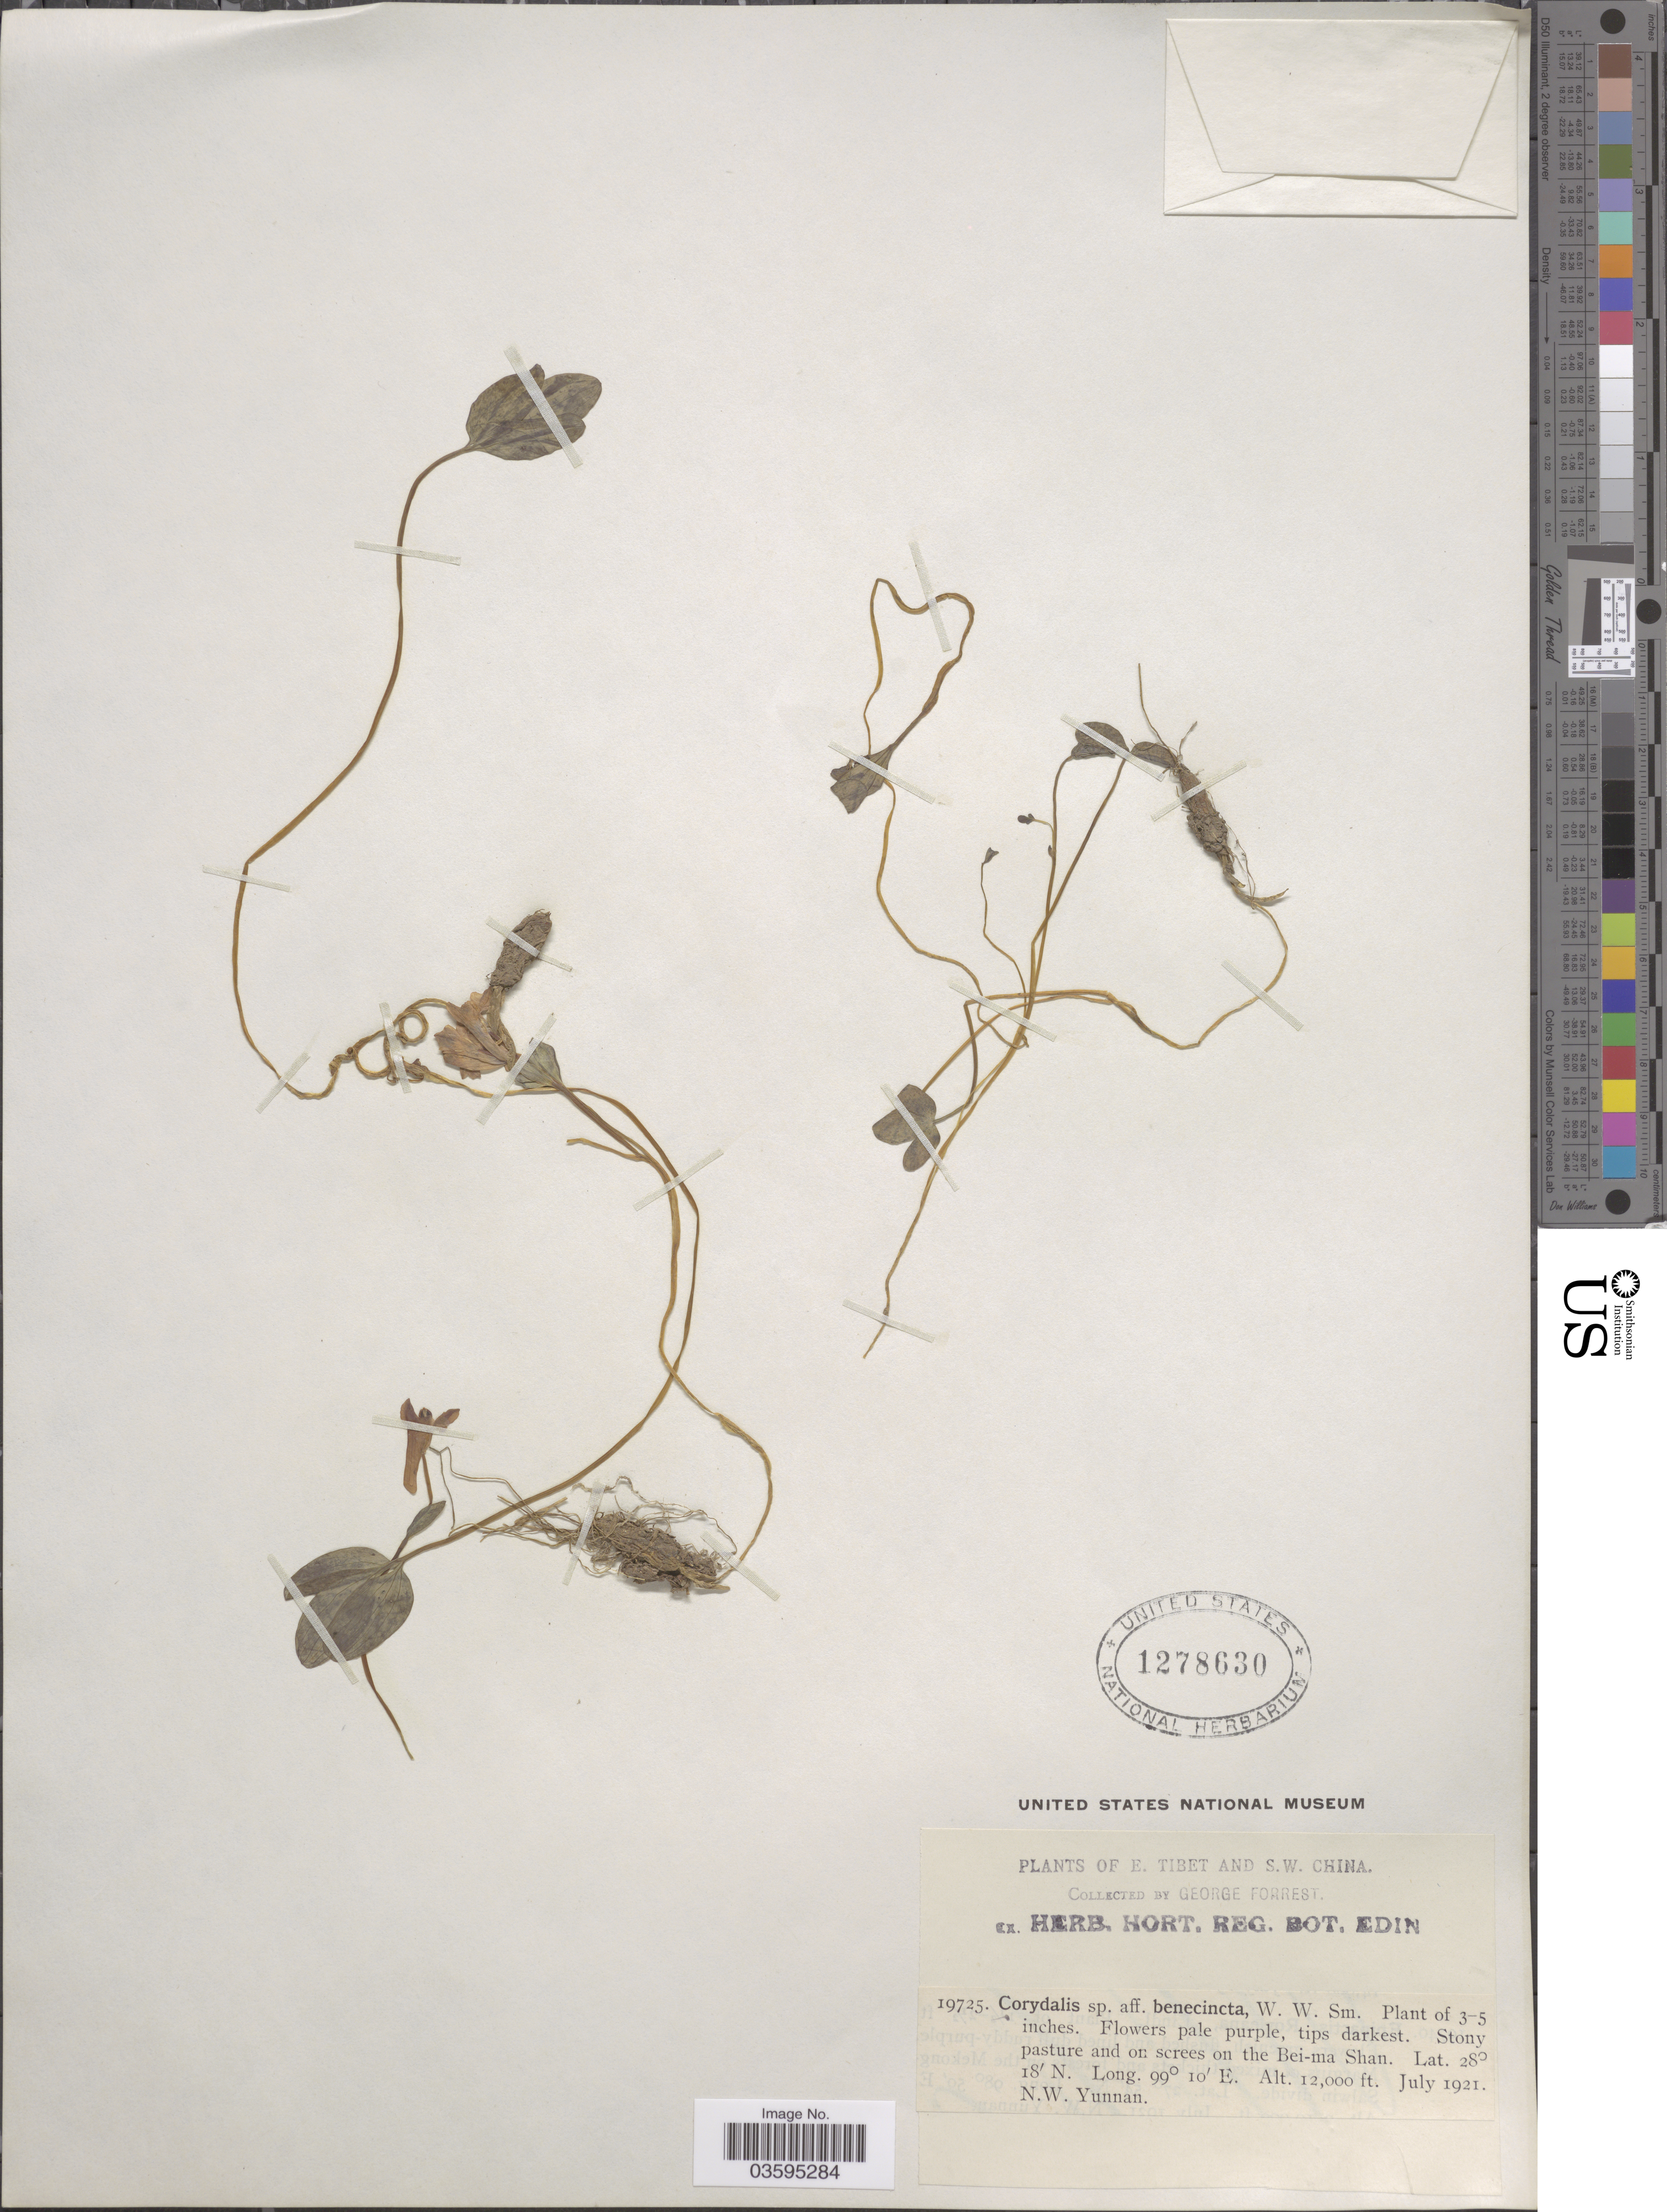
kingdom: Plantae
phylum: Tracheophyta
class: Magnoliopsida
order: Ranunculales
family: Papaveraceae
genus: Corydalis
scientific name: Corydalis hemidicentra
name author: Hand.-Mazz.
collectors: G. Forrest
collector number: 19725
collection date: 1921-07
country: China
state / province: Yunnan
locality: Stony pasture and on screes on the Bei-ma Shan. N.W. Yunnan.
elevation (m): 3658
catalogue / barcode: US 1278630